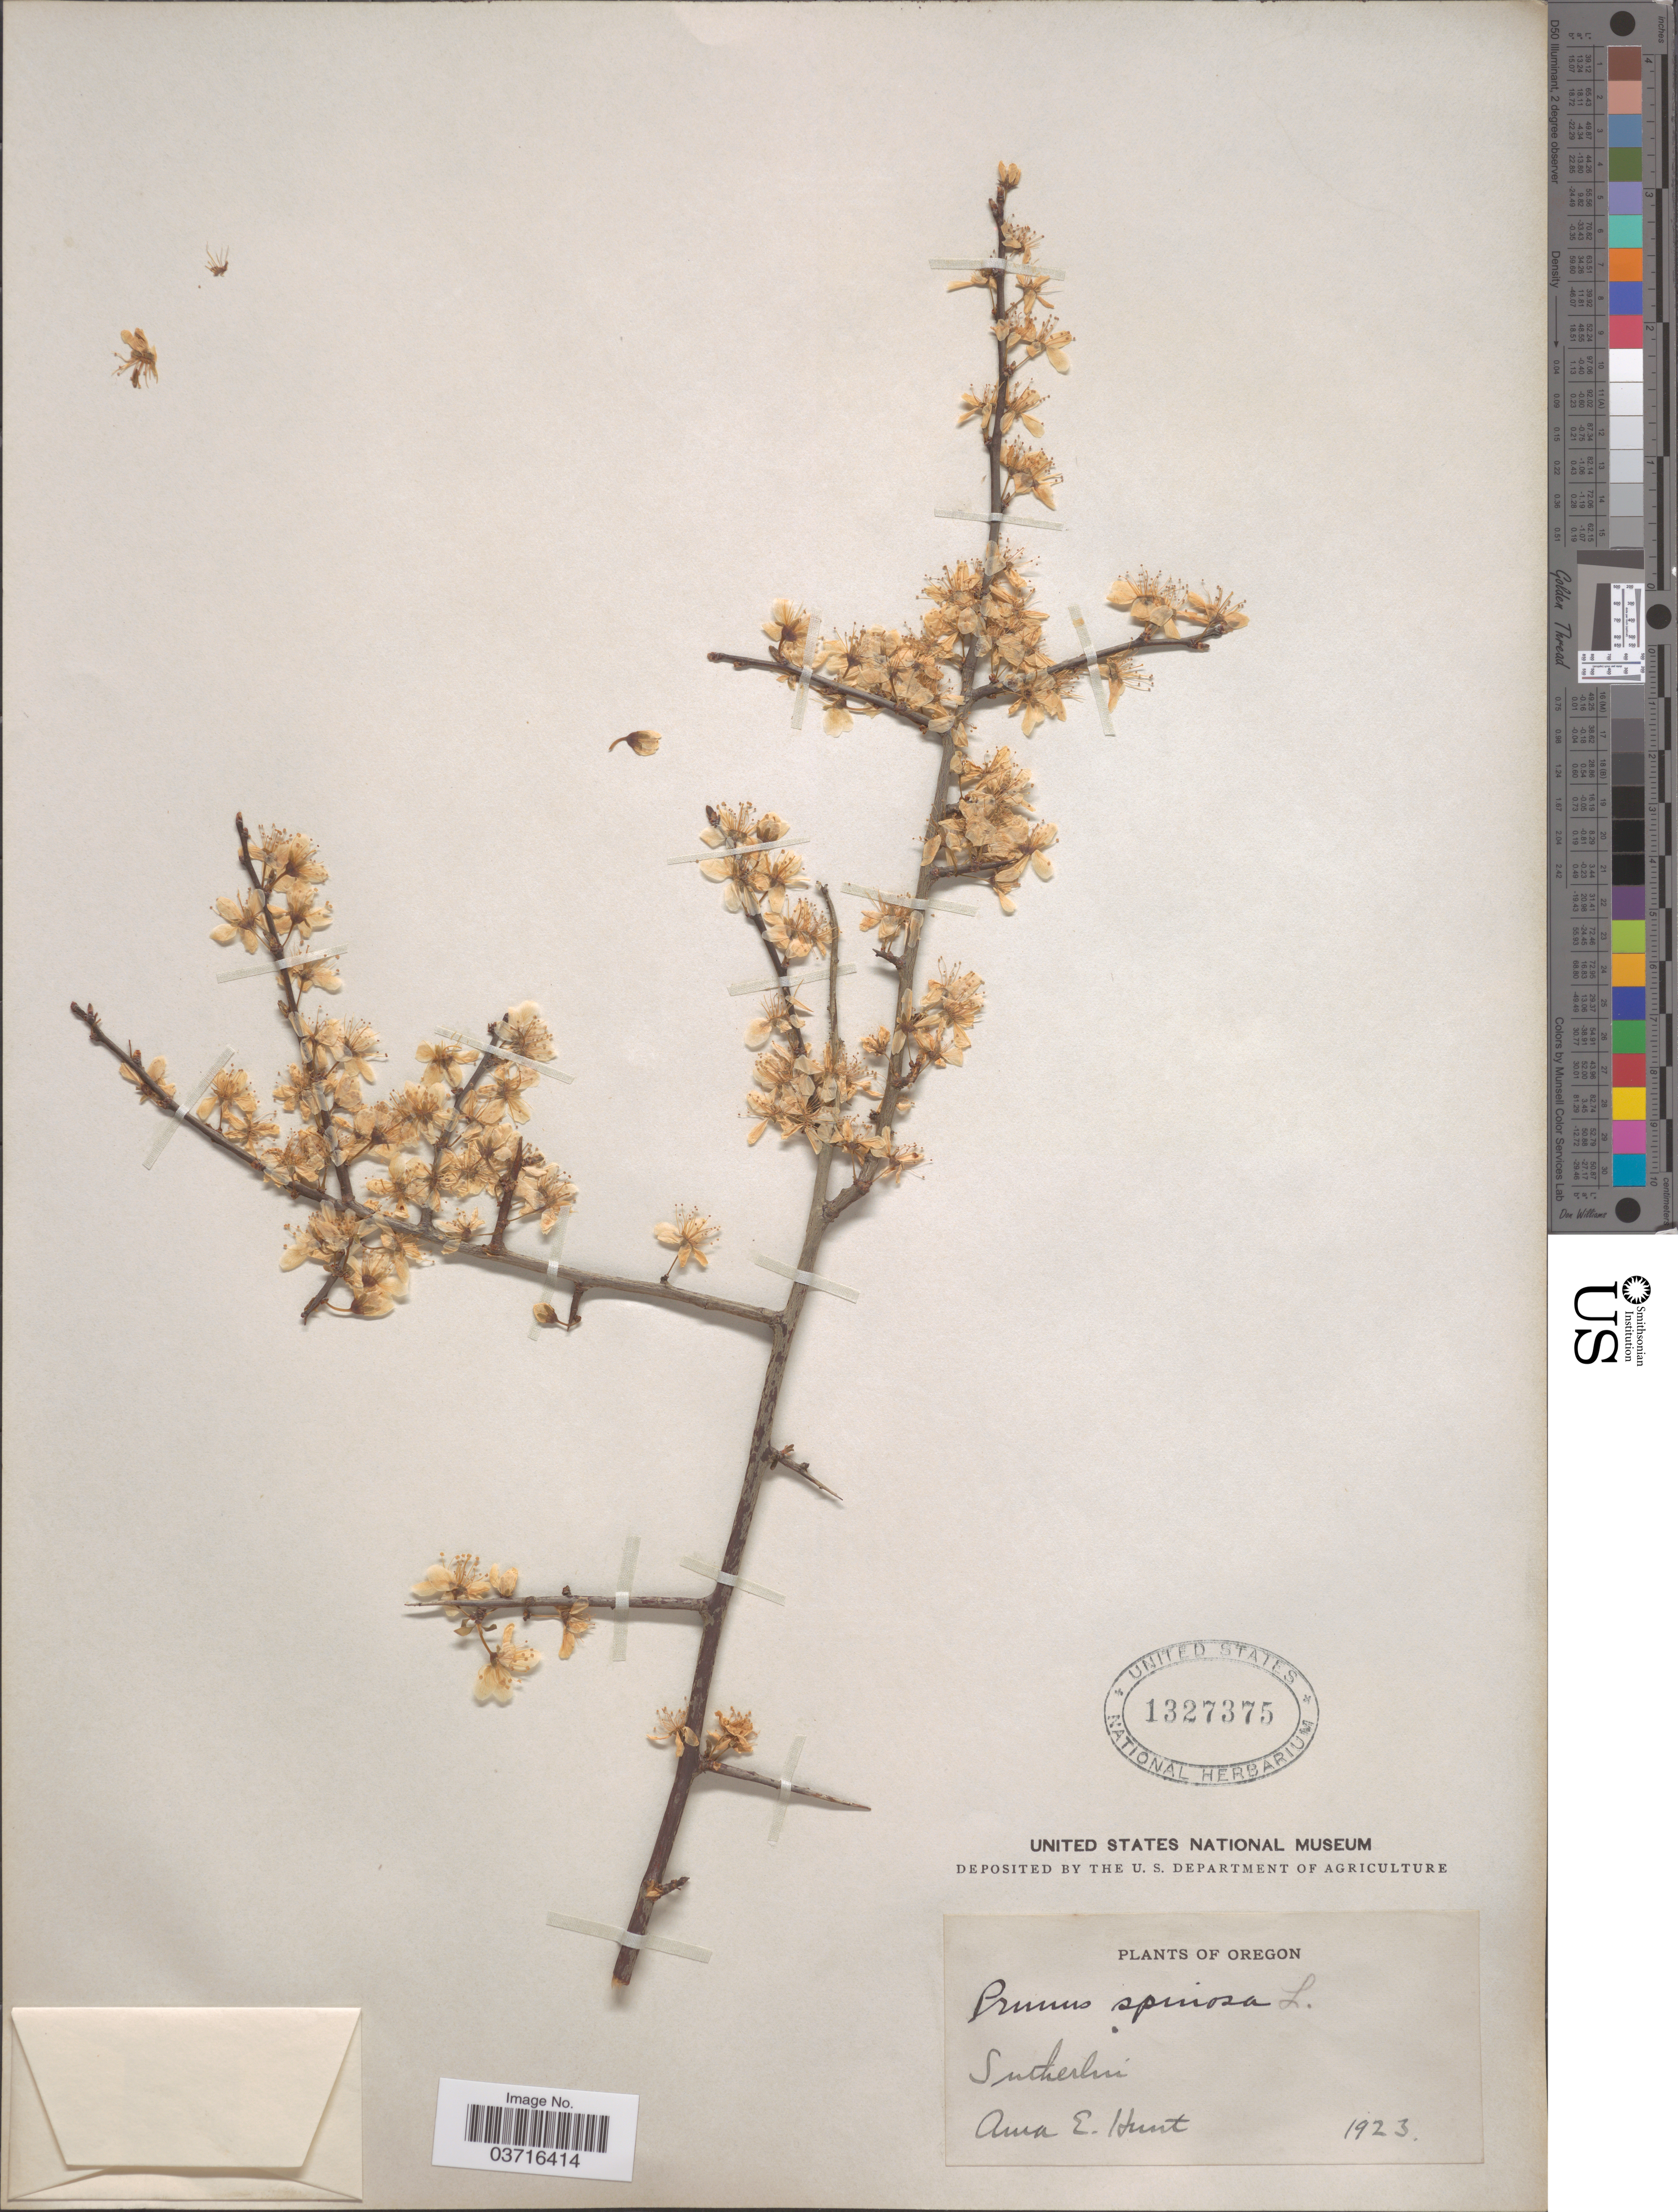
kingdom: Plantae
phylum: Tracheophyta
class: Magnoliopsida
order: Rosales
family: Rosaceae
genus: Prunus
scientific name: Prunus spinosa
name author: L.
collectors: A. Hunt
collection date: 1923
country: United States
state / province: Oregon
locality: Sutherlin.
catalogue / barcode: US 1327375